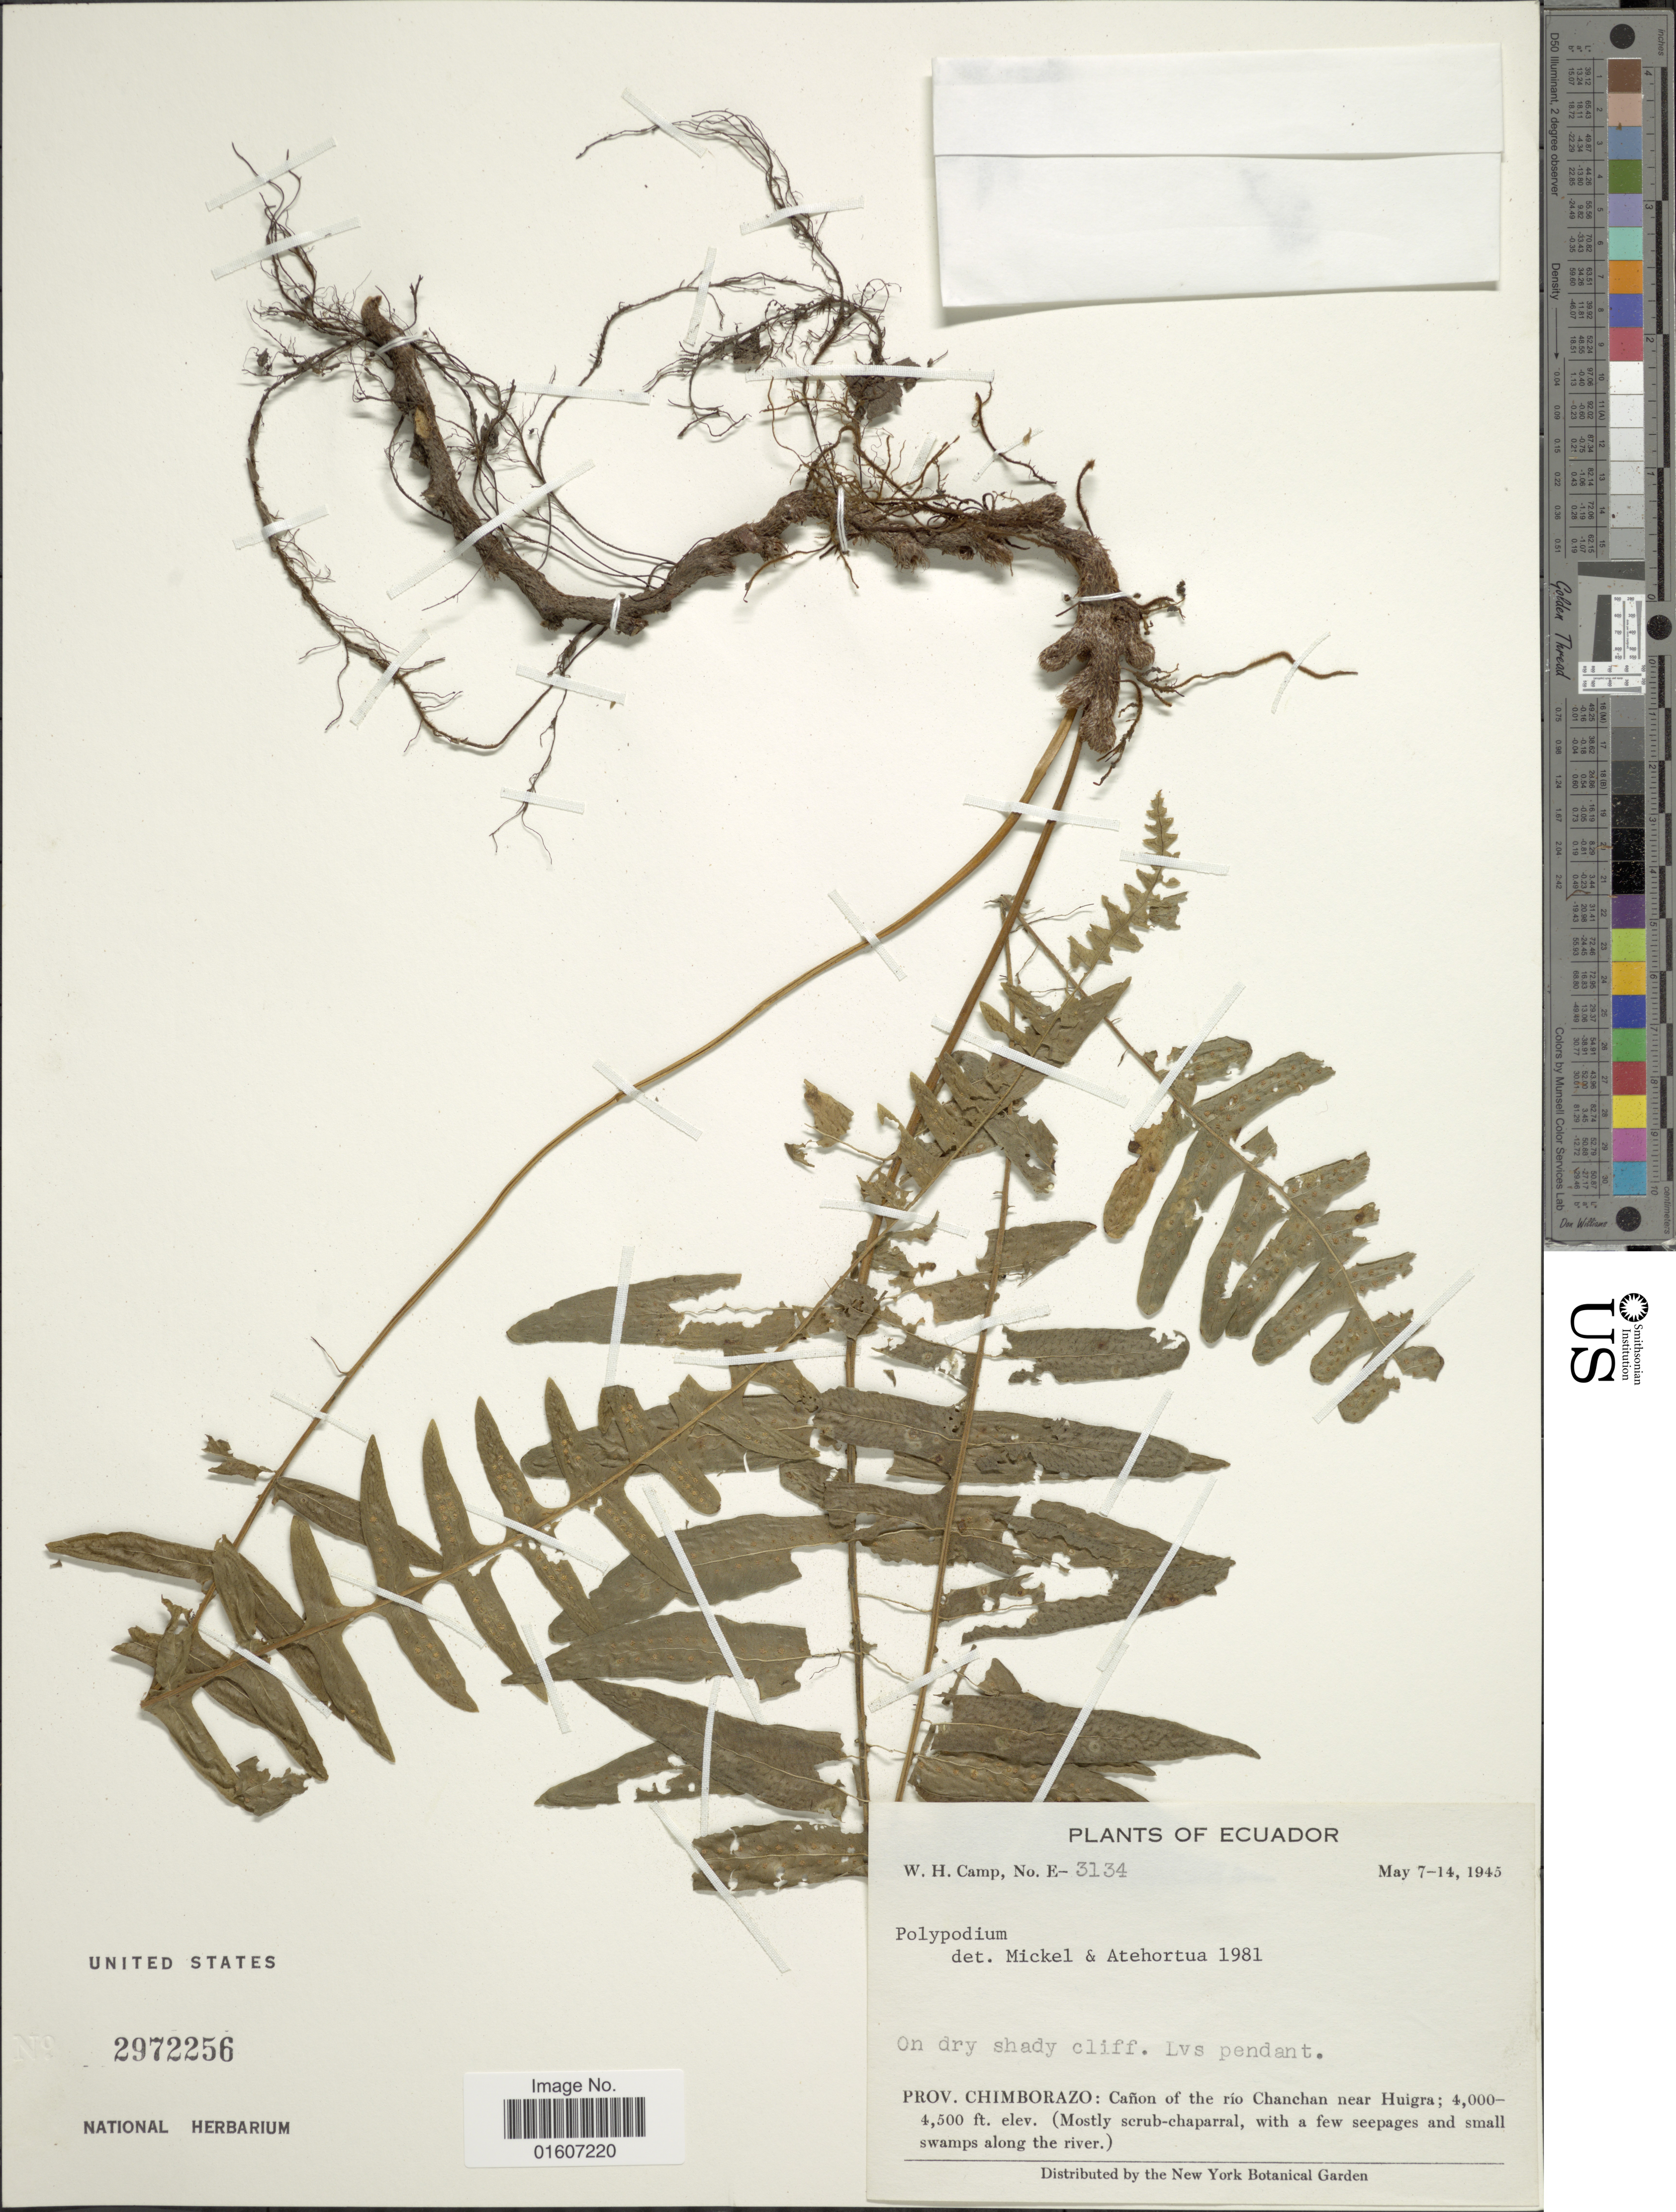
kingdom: Plantae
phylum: Tracheophyta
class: Polypodiopsida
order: Polypodiales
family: Polypodiaceae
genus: Serpocaulon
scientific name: Serpocaulon sp.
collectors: W. H. Camp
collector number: E-3134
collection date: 1945-05-07/1945-05-14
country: Ecuador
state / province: Chimborazo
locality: Cañon of the río Chanchan near Huigra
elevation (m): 1219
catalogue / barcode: US 2972256